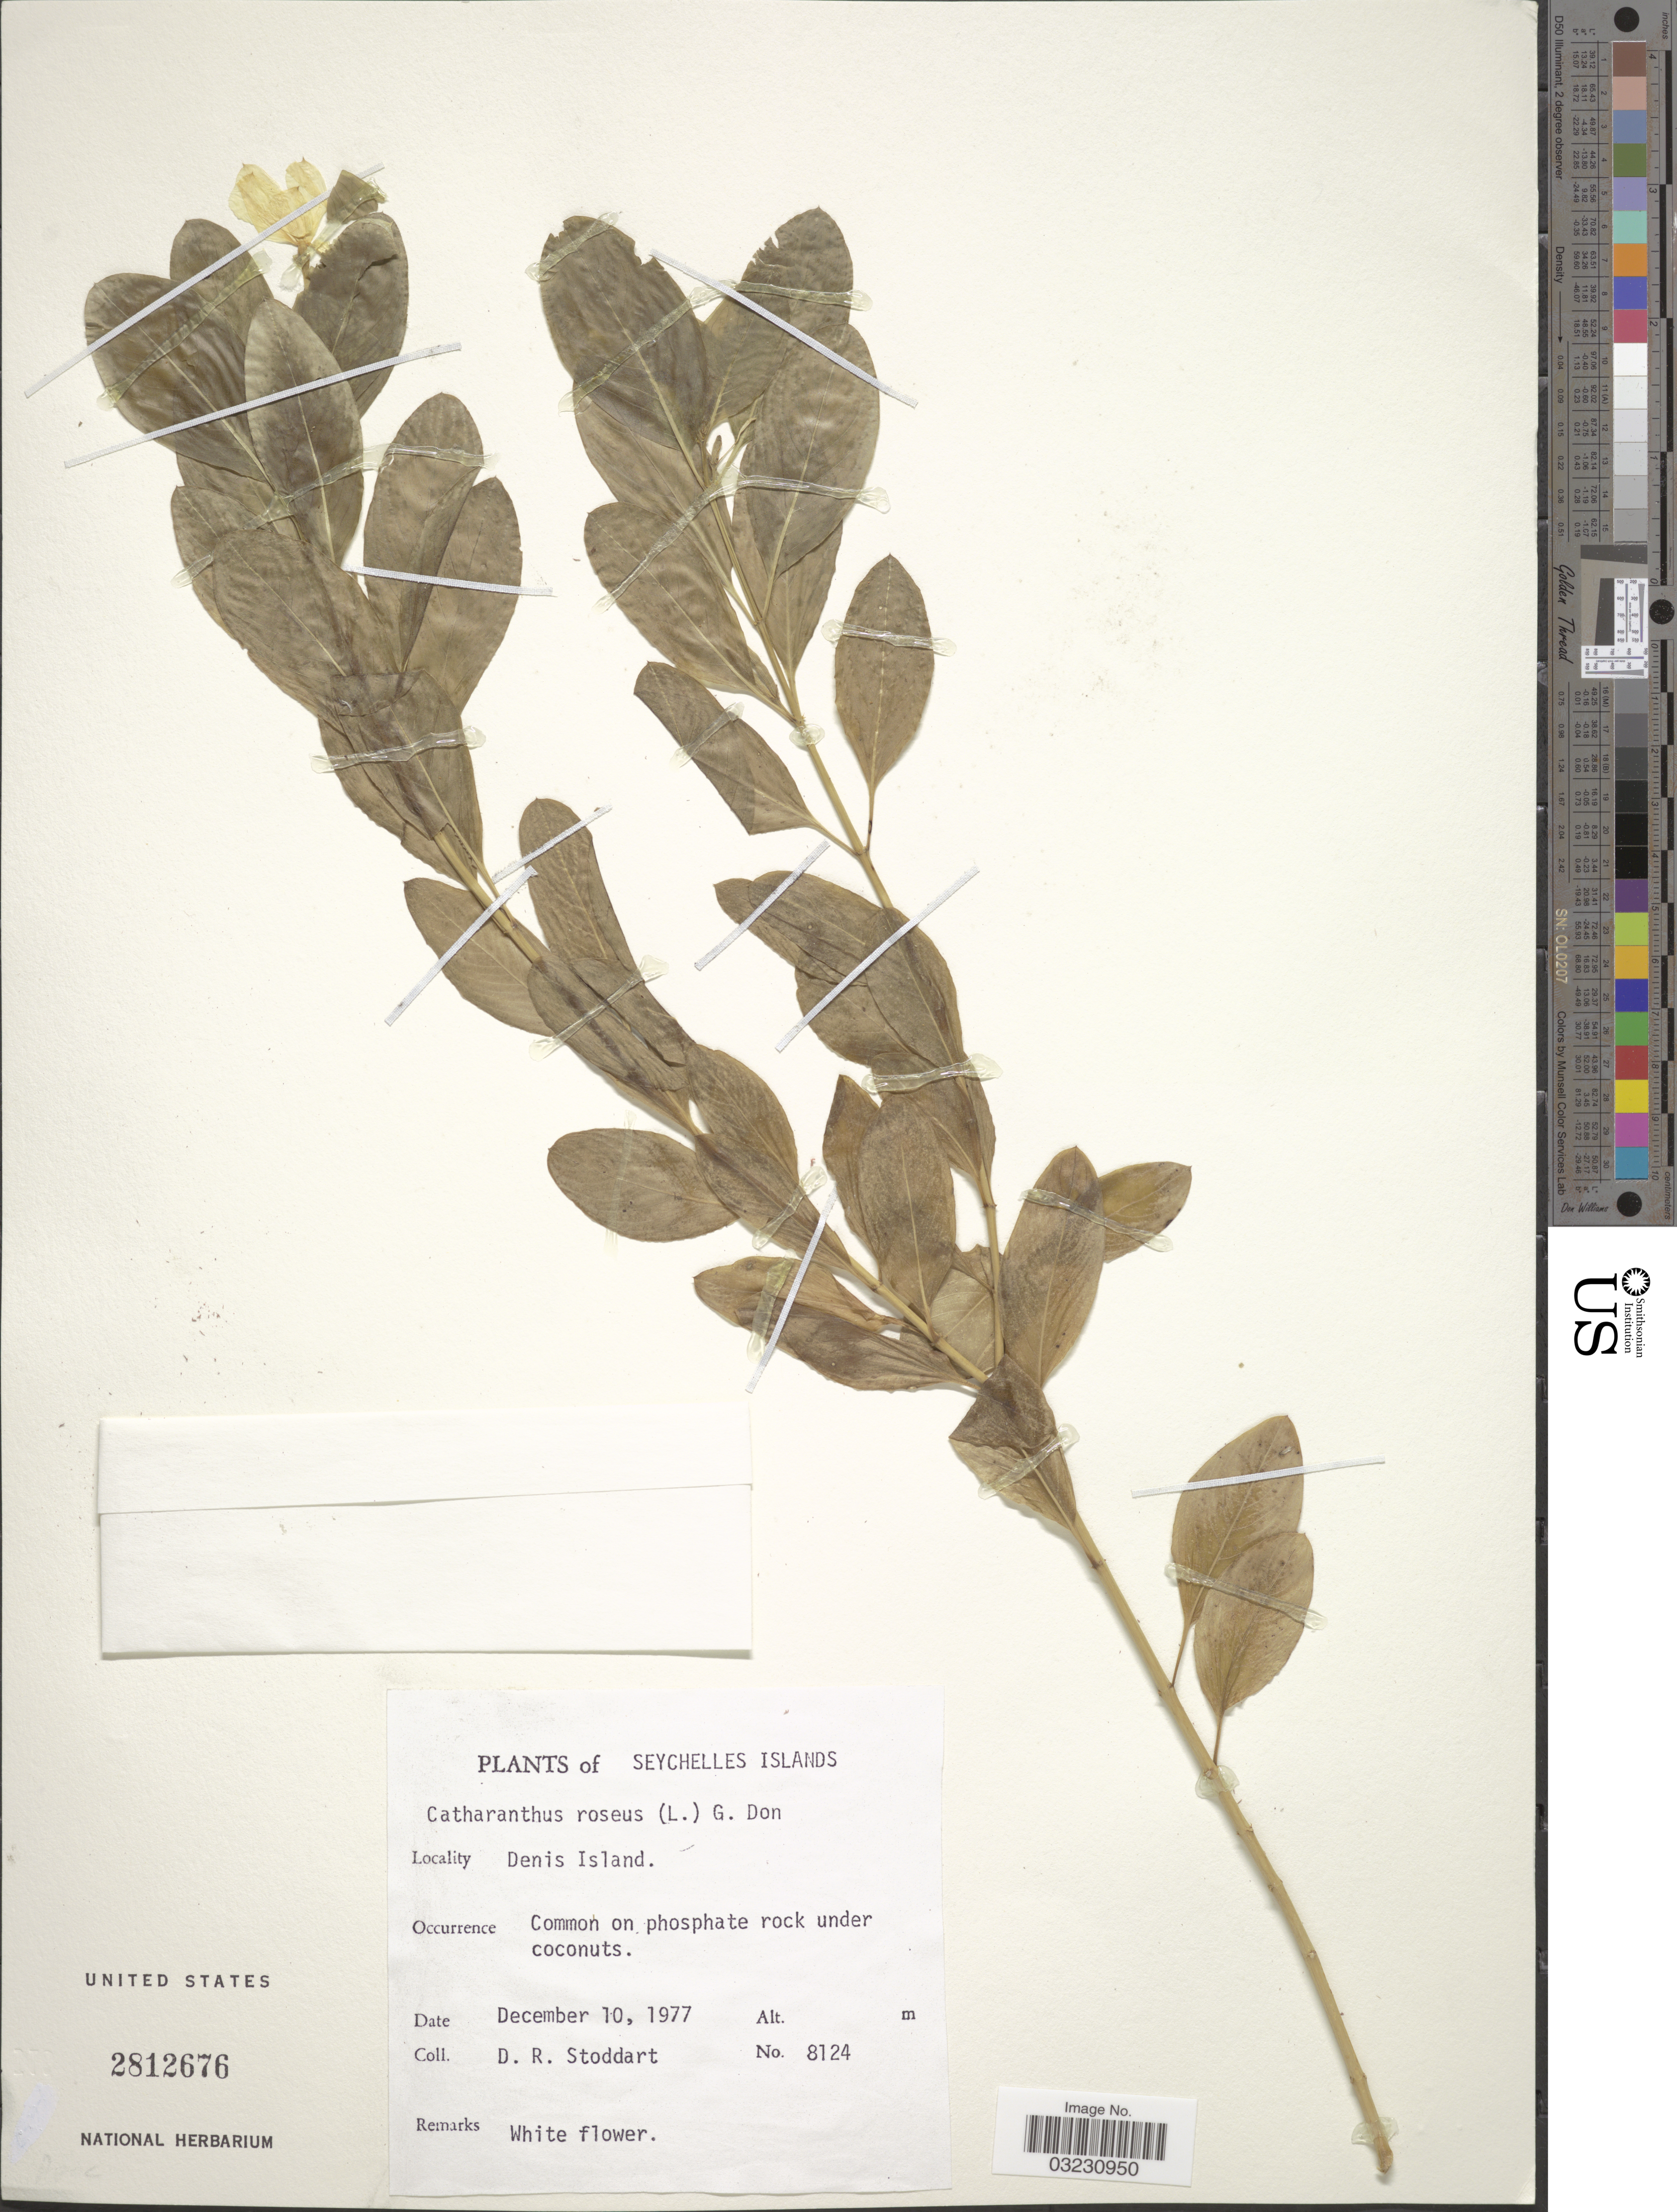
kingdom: Plantae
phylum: Tracheophyta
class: Magnoliopsida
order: Gentianales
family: Apocynaceae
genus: Catharanthus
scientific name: Catharanthus roseus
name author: (L.) G. Don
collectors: D. R. Stoddart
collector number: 8124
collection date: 1977-12-10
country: Seychelles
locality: Denis Island.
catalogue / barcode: US 2812676